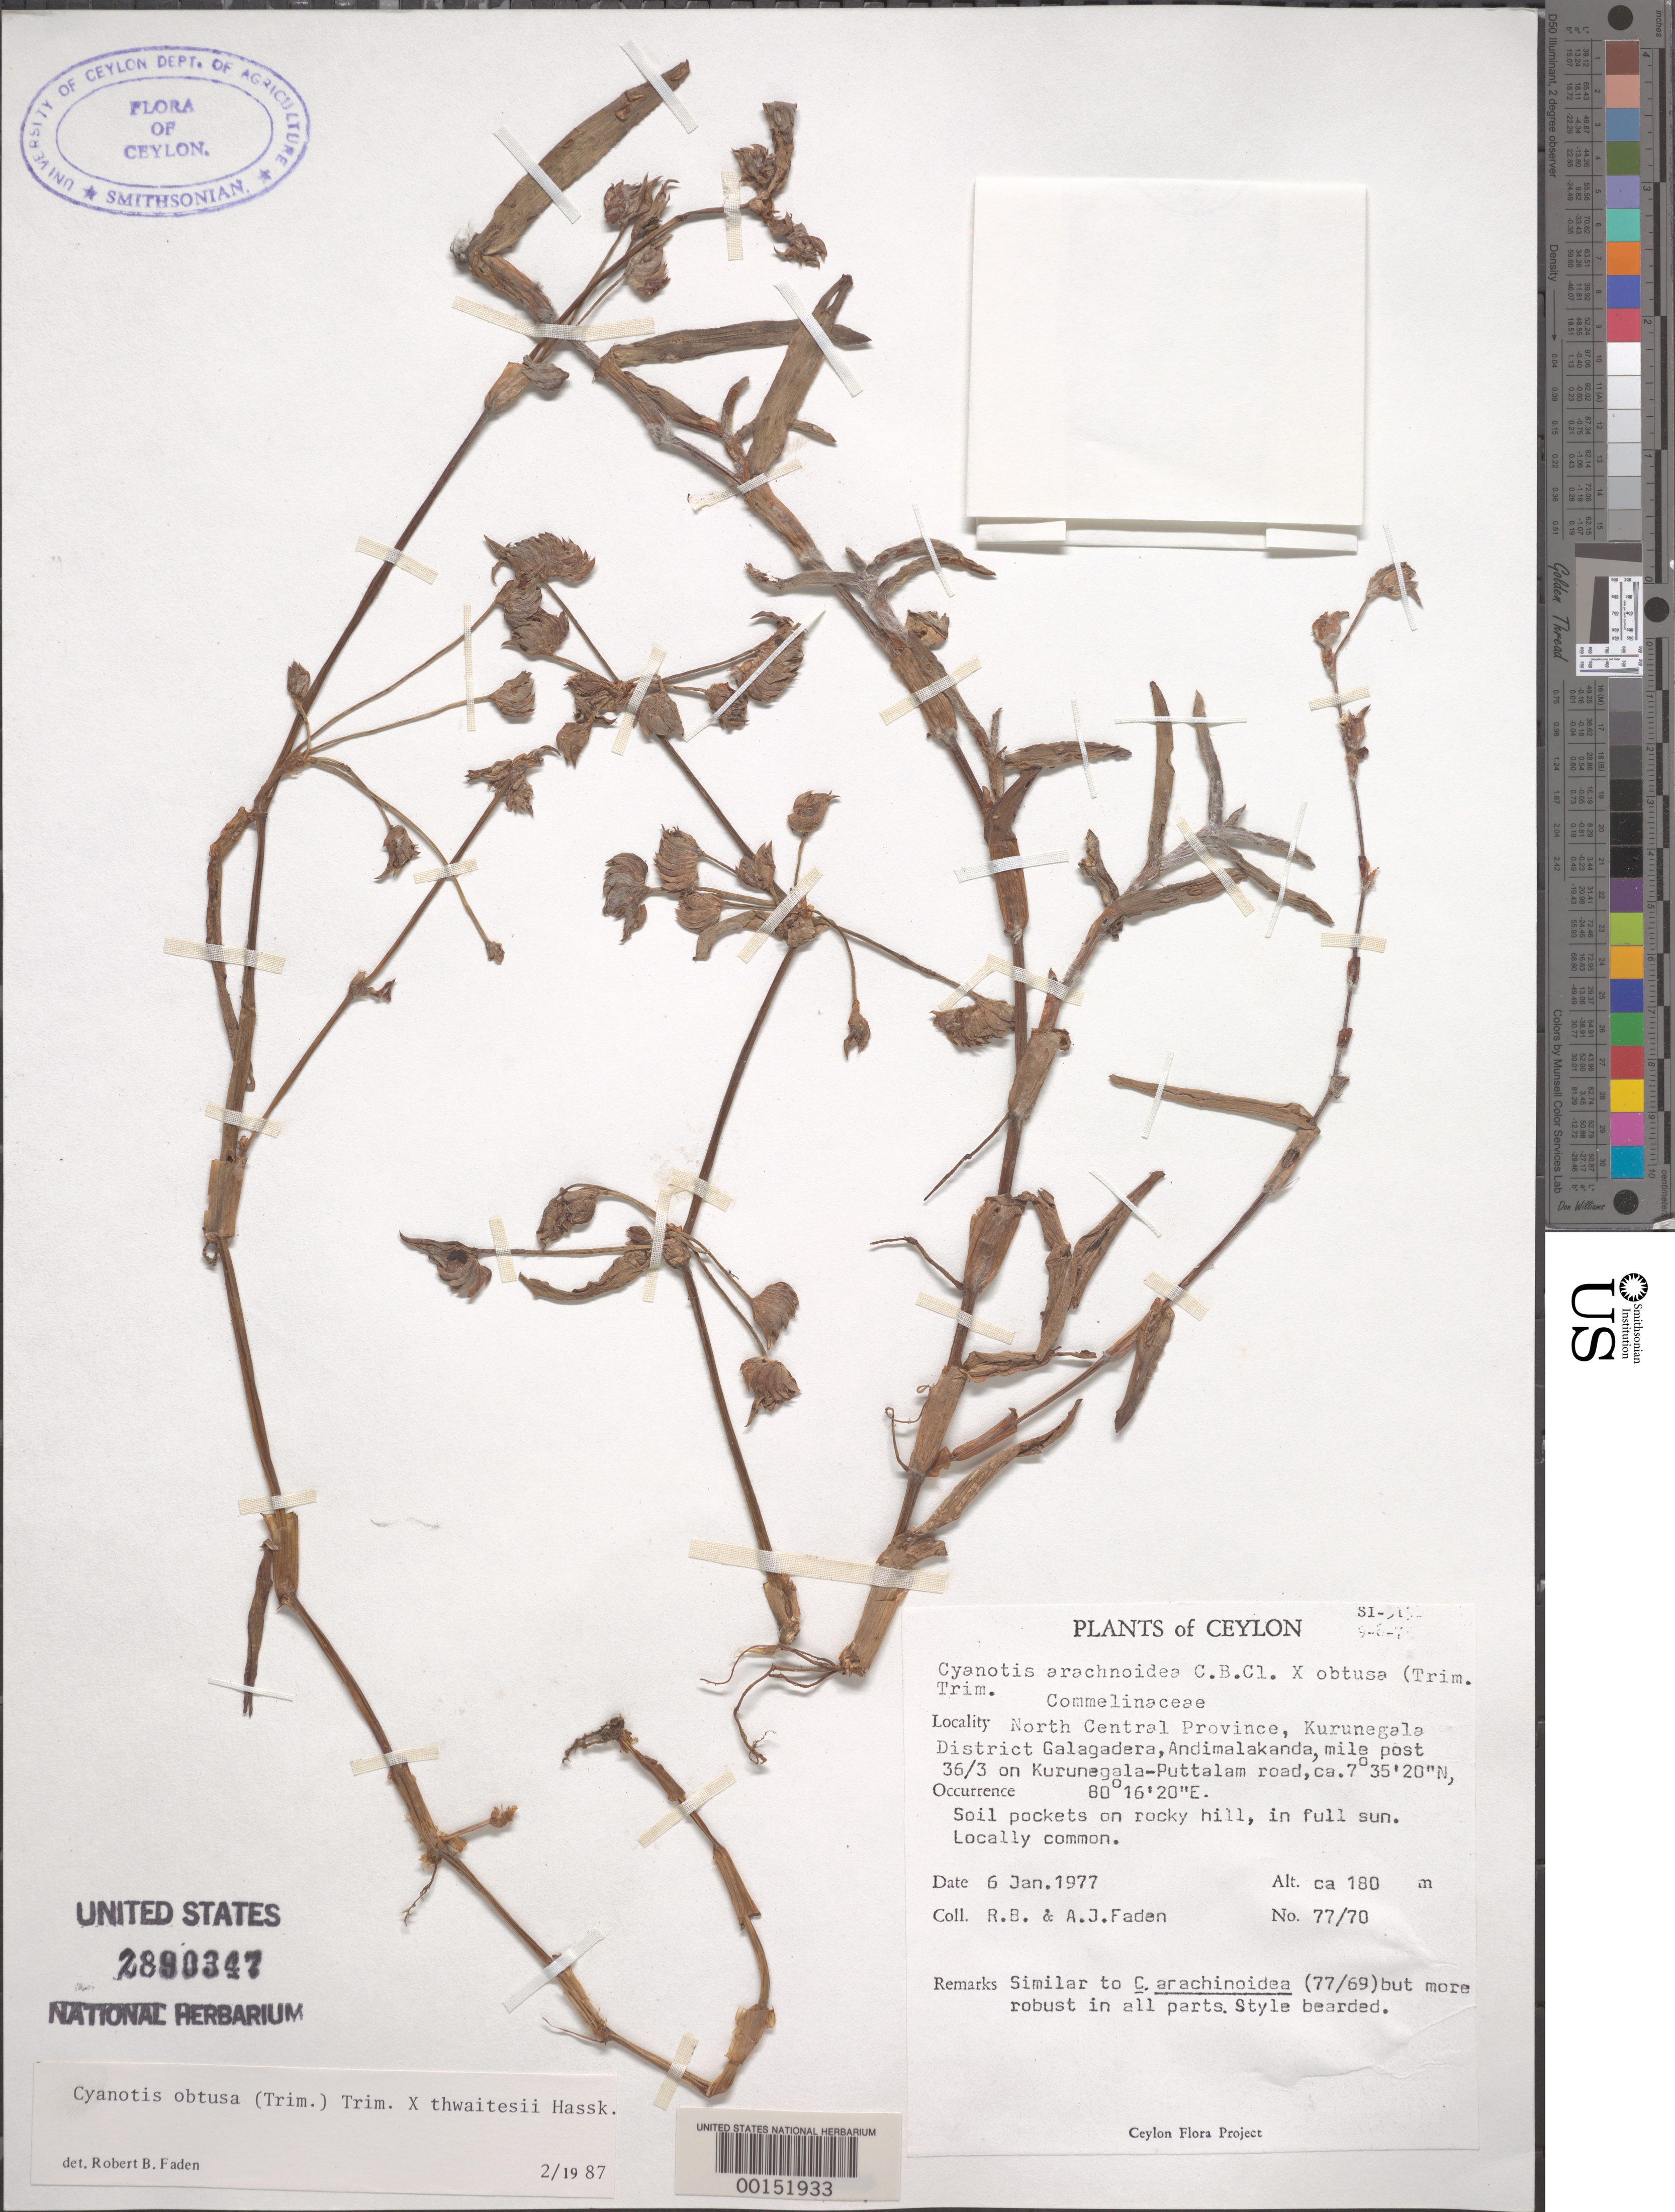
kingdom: Plantae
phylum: Tracheophyta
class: Liliopsida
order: Commelinales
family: Commelinaceae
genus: Cyanotis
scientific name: Cyanotis thwaitesii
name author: Hassk.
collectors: R. B. Faden & A. J. Faden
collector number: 77/70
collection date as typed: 06 Jan 1977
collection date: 1977-01-06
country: Sri Lanka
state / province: North Central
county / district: Kurunegala Dist.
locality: Andimalakanda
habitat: Soil pockets on rocky hills, full sun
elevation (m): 180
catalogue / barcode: US 2890347